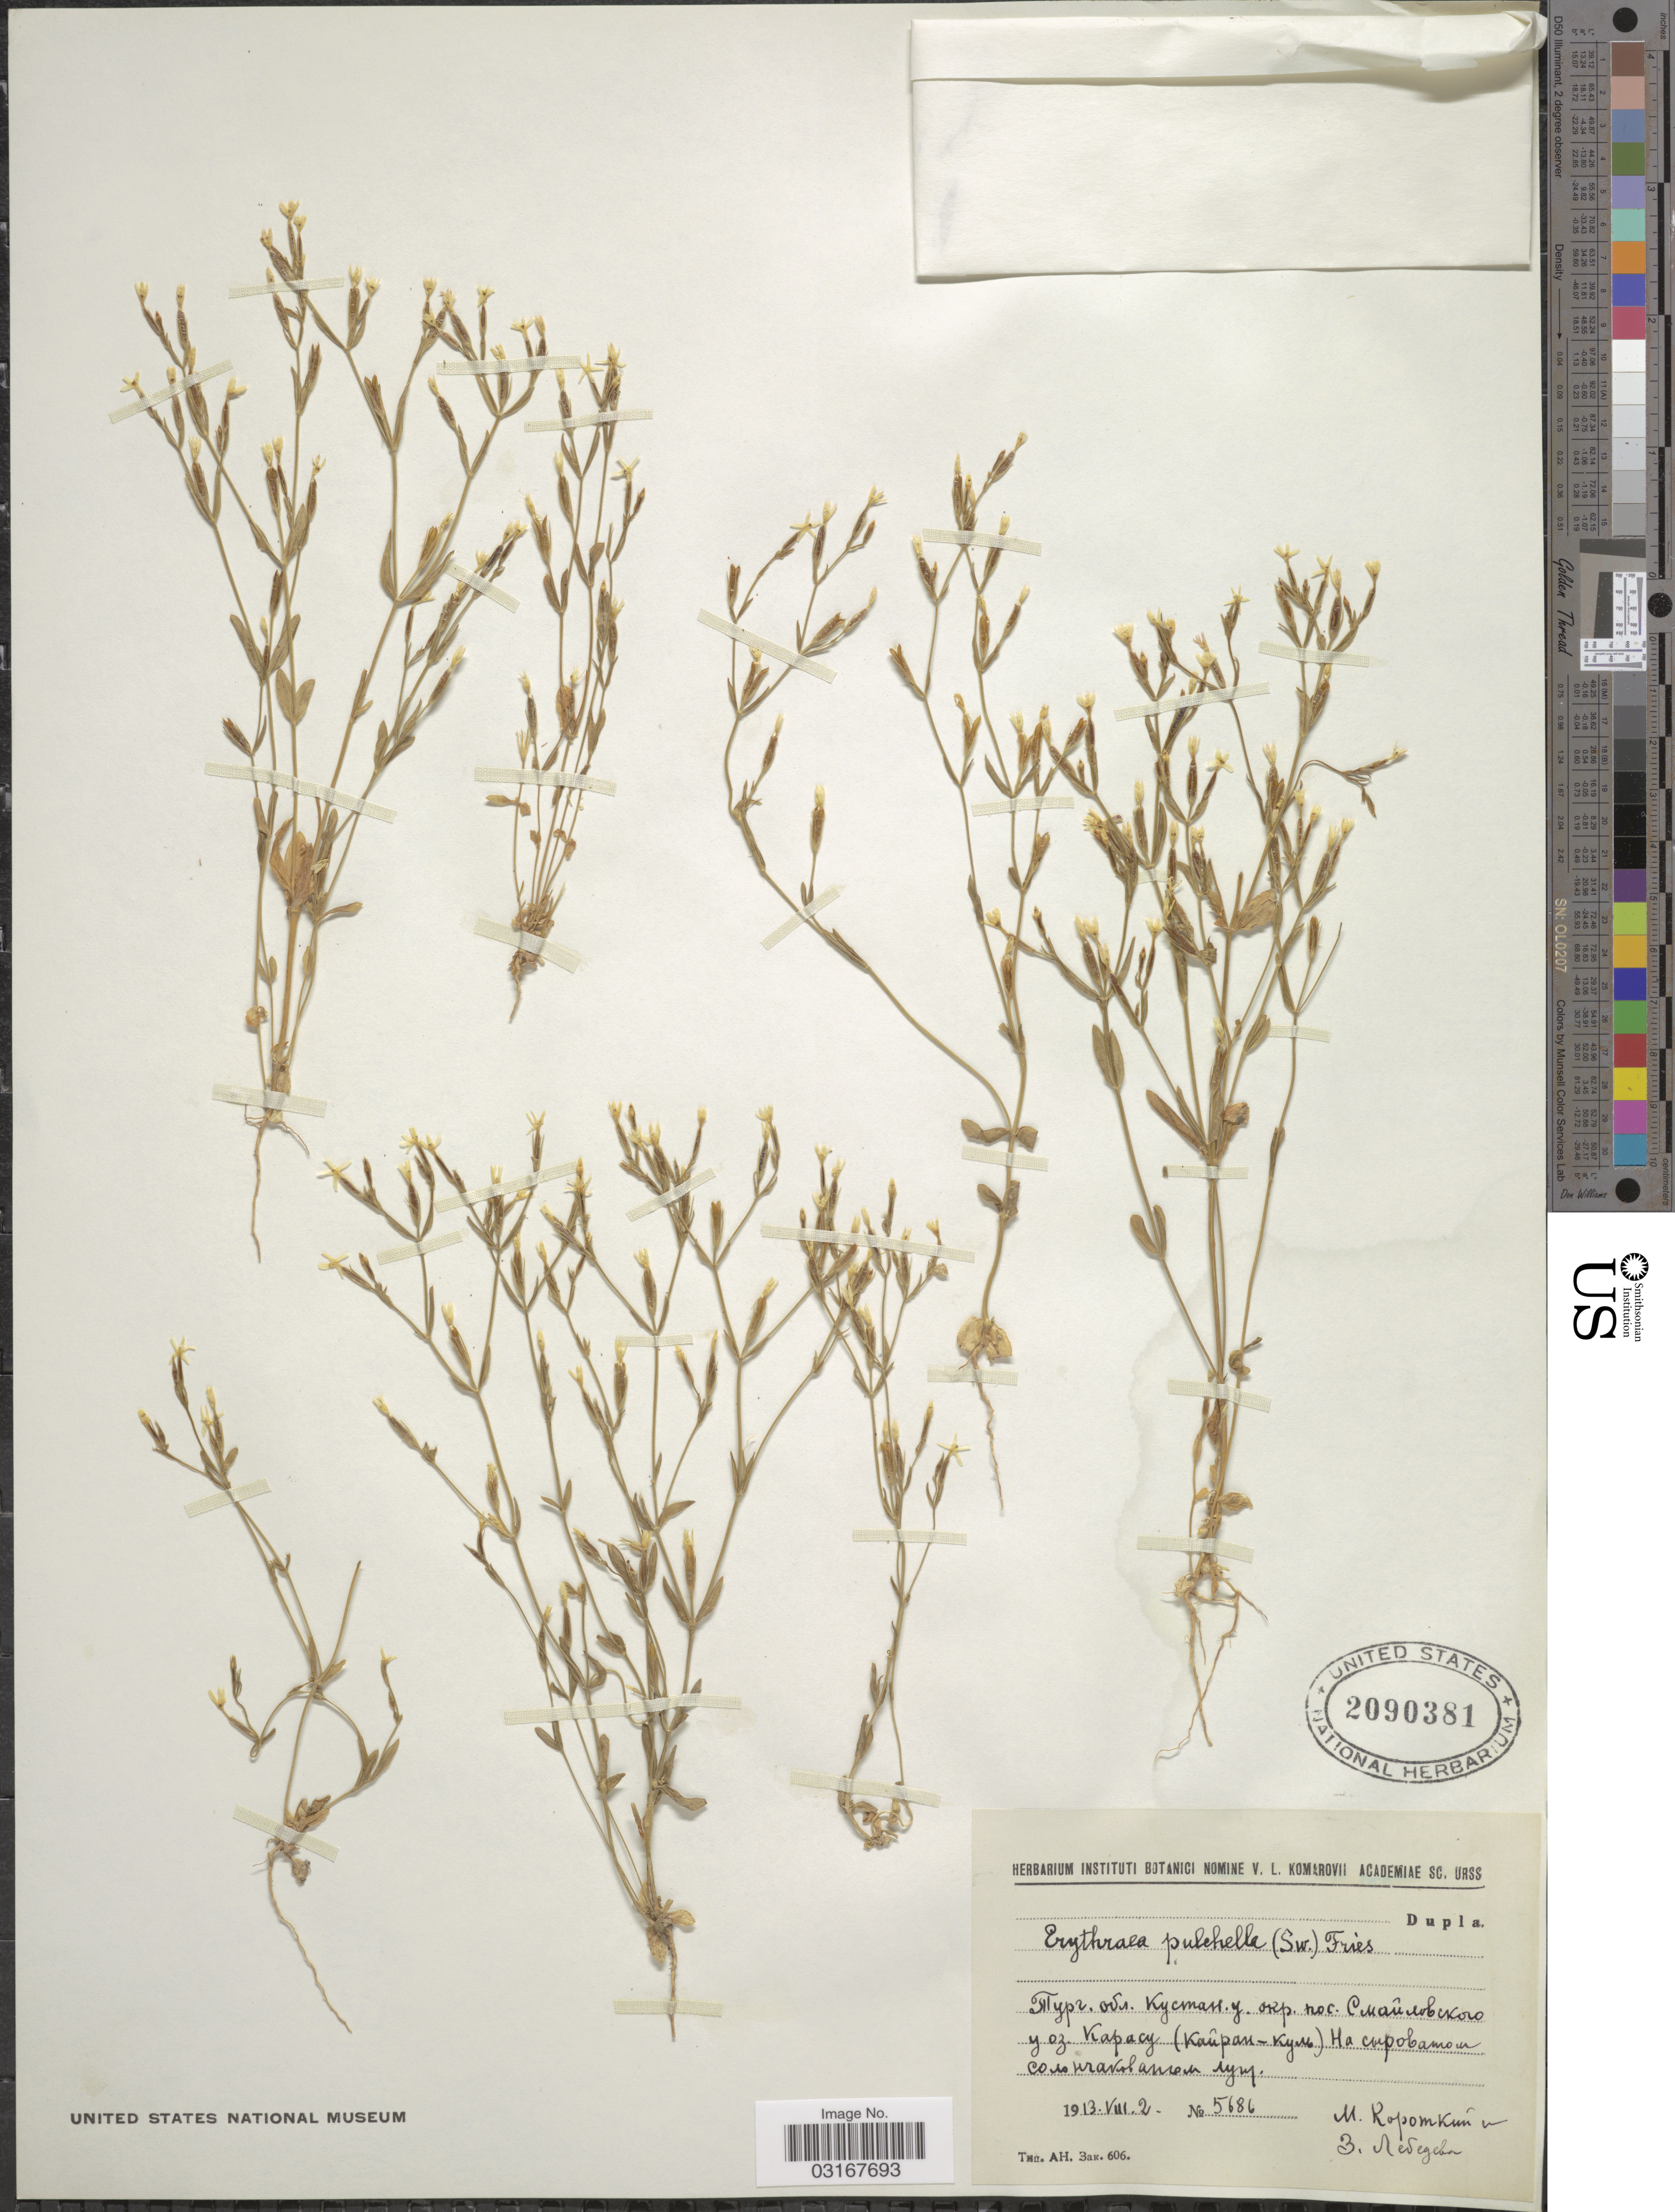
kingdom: Plantae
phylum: Tracheophyta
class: Magnoliopsida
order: Gentianales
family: Gentianaceae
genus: Centaurium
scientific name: Centaurium pulchellum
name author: (Sw.) Druce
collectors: M. Korotkiy & Z. Lebedeva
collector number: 5686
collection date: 1913-08-02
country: Kazakhstan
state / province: North Kazakhstan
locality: Vicinity of Village Smailovskiy near Lake Kayrankul.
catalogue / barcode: US 2090381